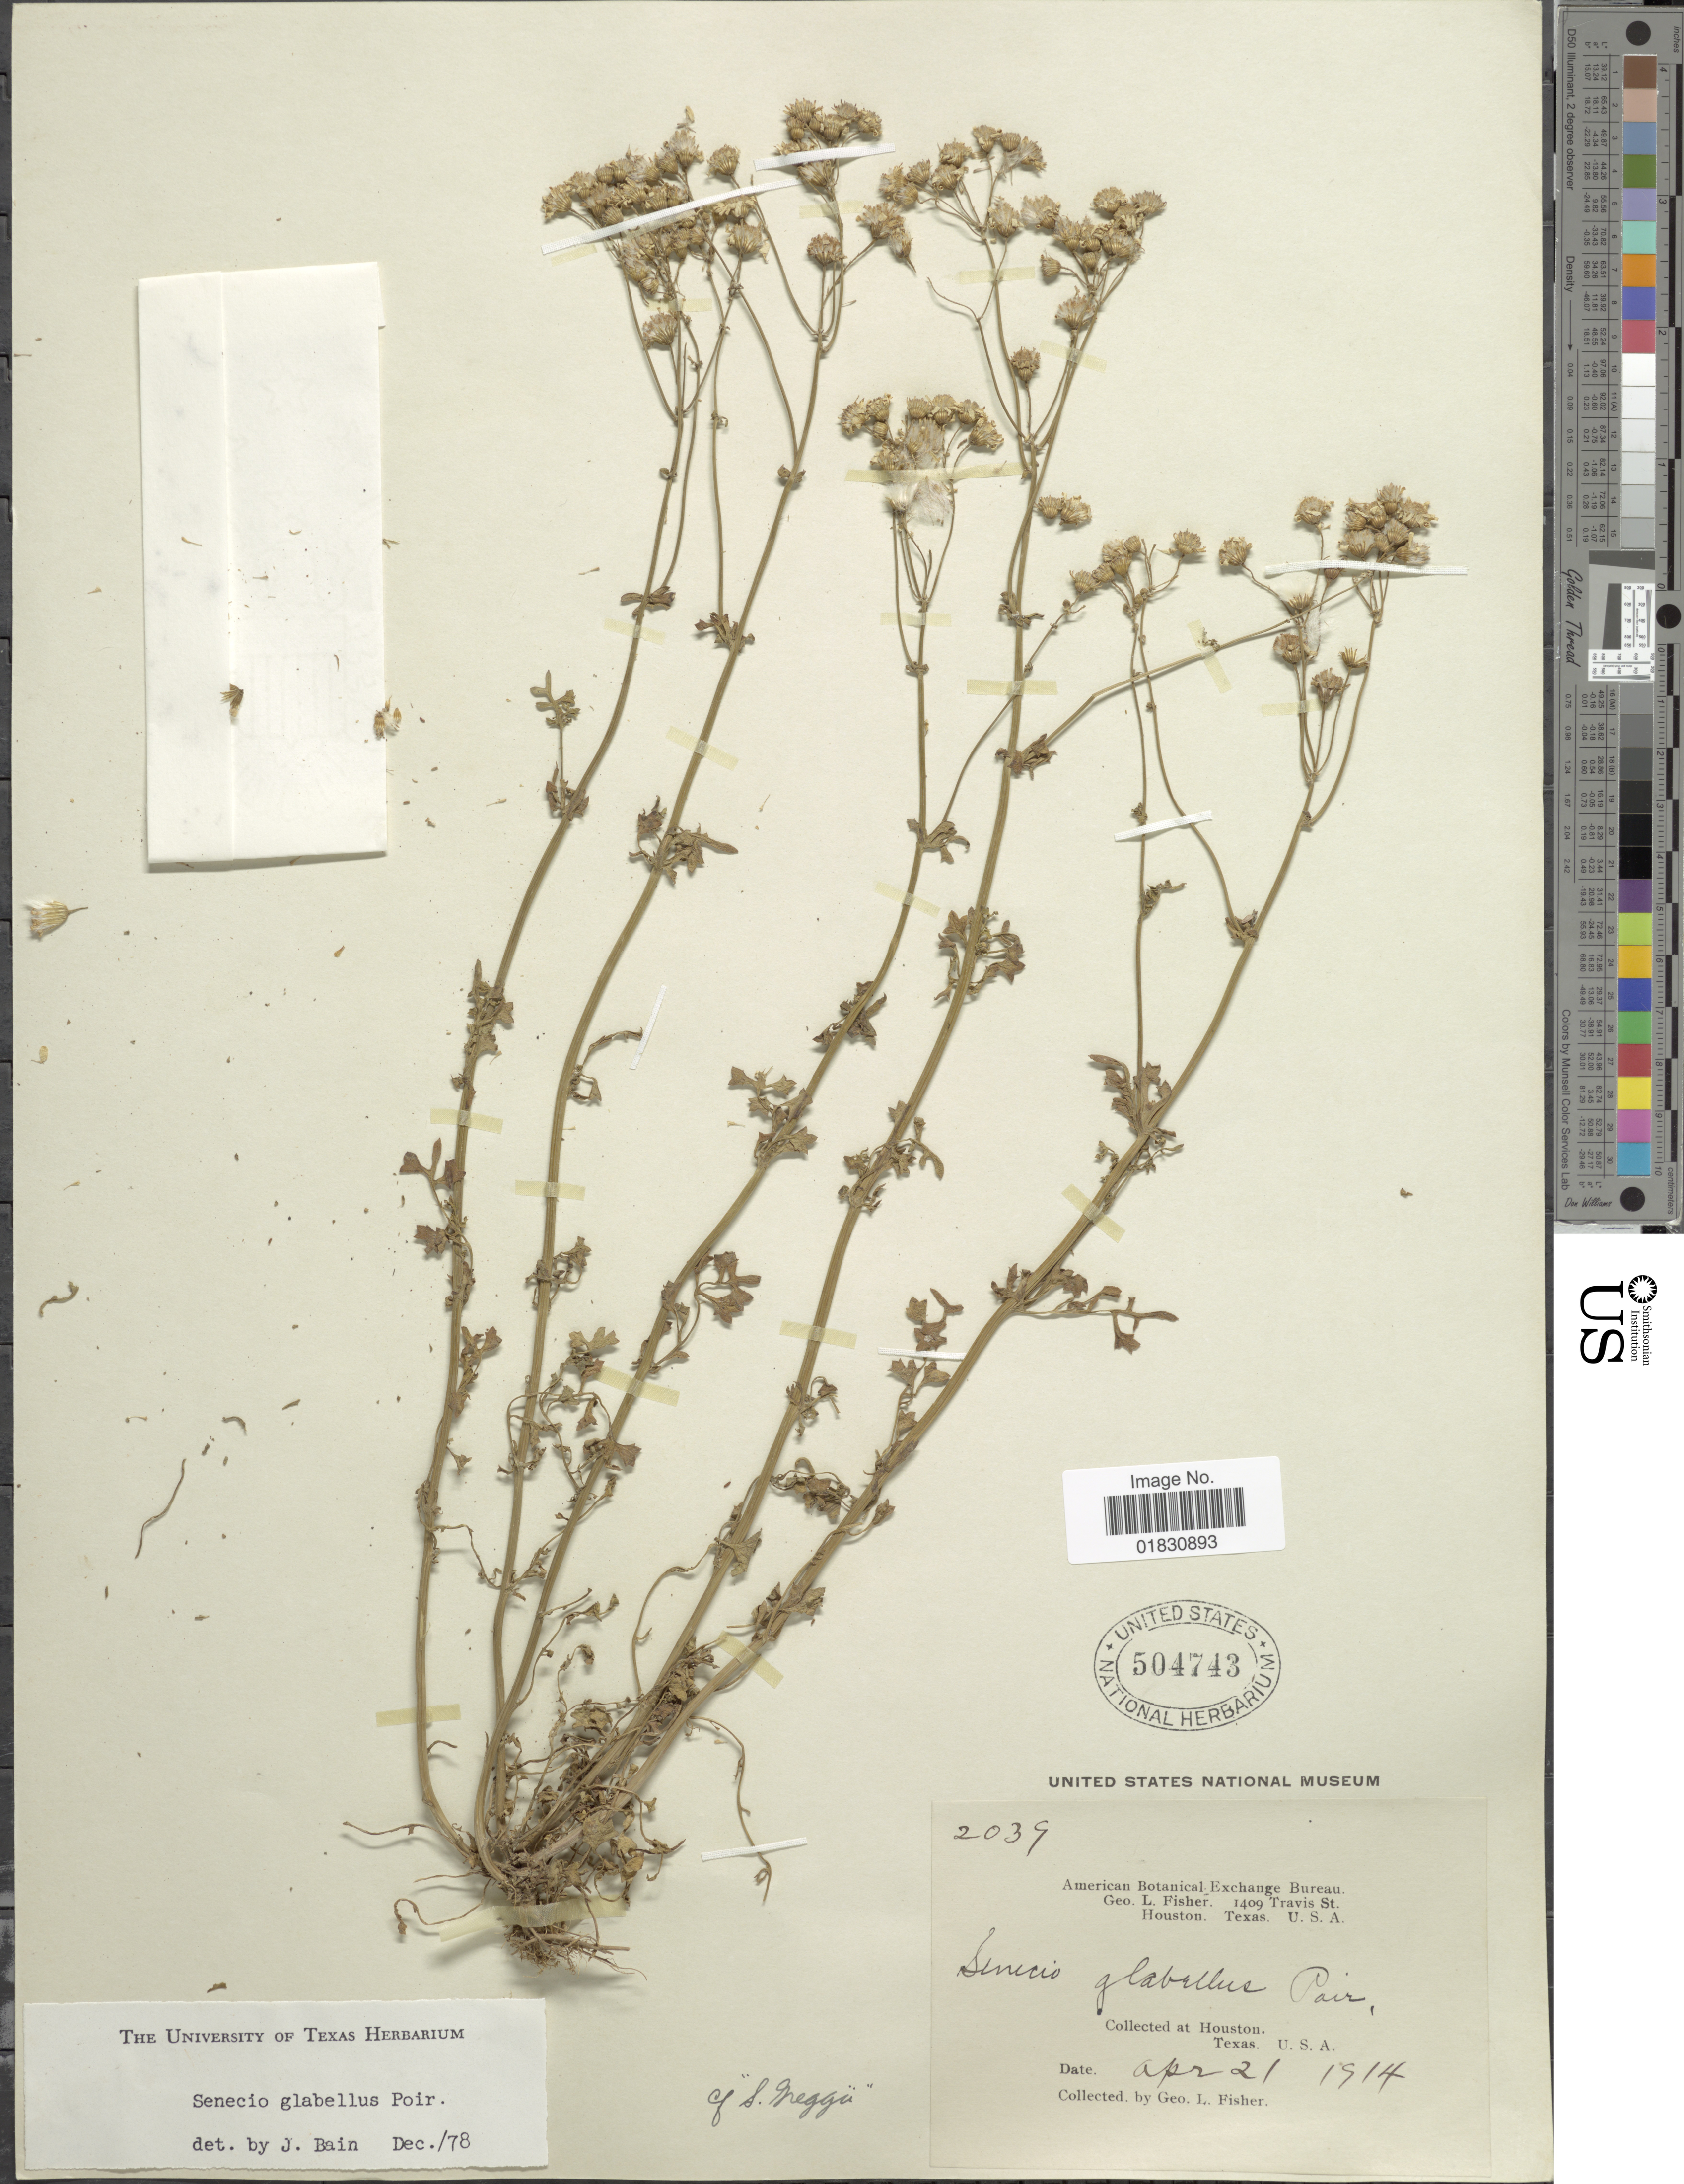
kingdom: Plantae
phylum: Tracheophyta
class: Magnoliopsida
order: Asterales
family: Asteraceae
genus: Packera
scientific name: Packera glabella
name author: (Poir.) C. Jeffrey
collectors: G. L. Fisher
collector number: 2039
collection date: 1914-04-21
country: United States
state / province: Texas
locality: At Houston, Texas, U. S. A.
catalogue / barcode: US 504743